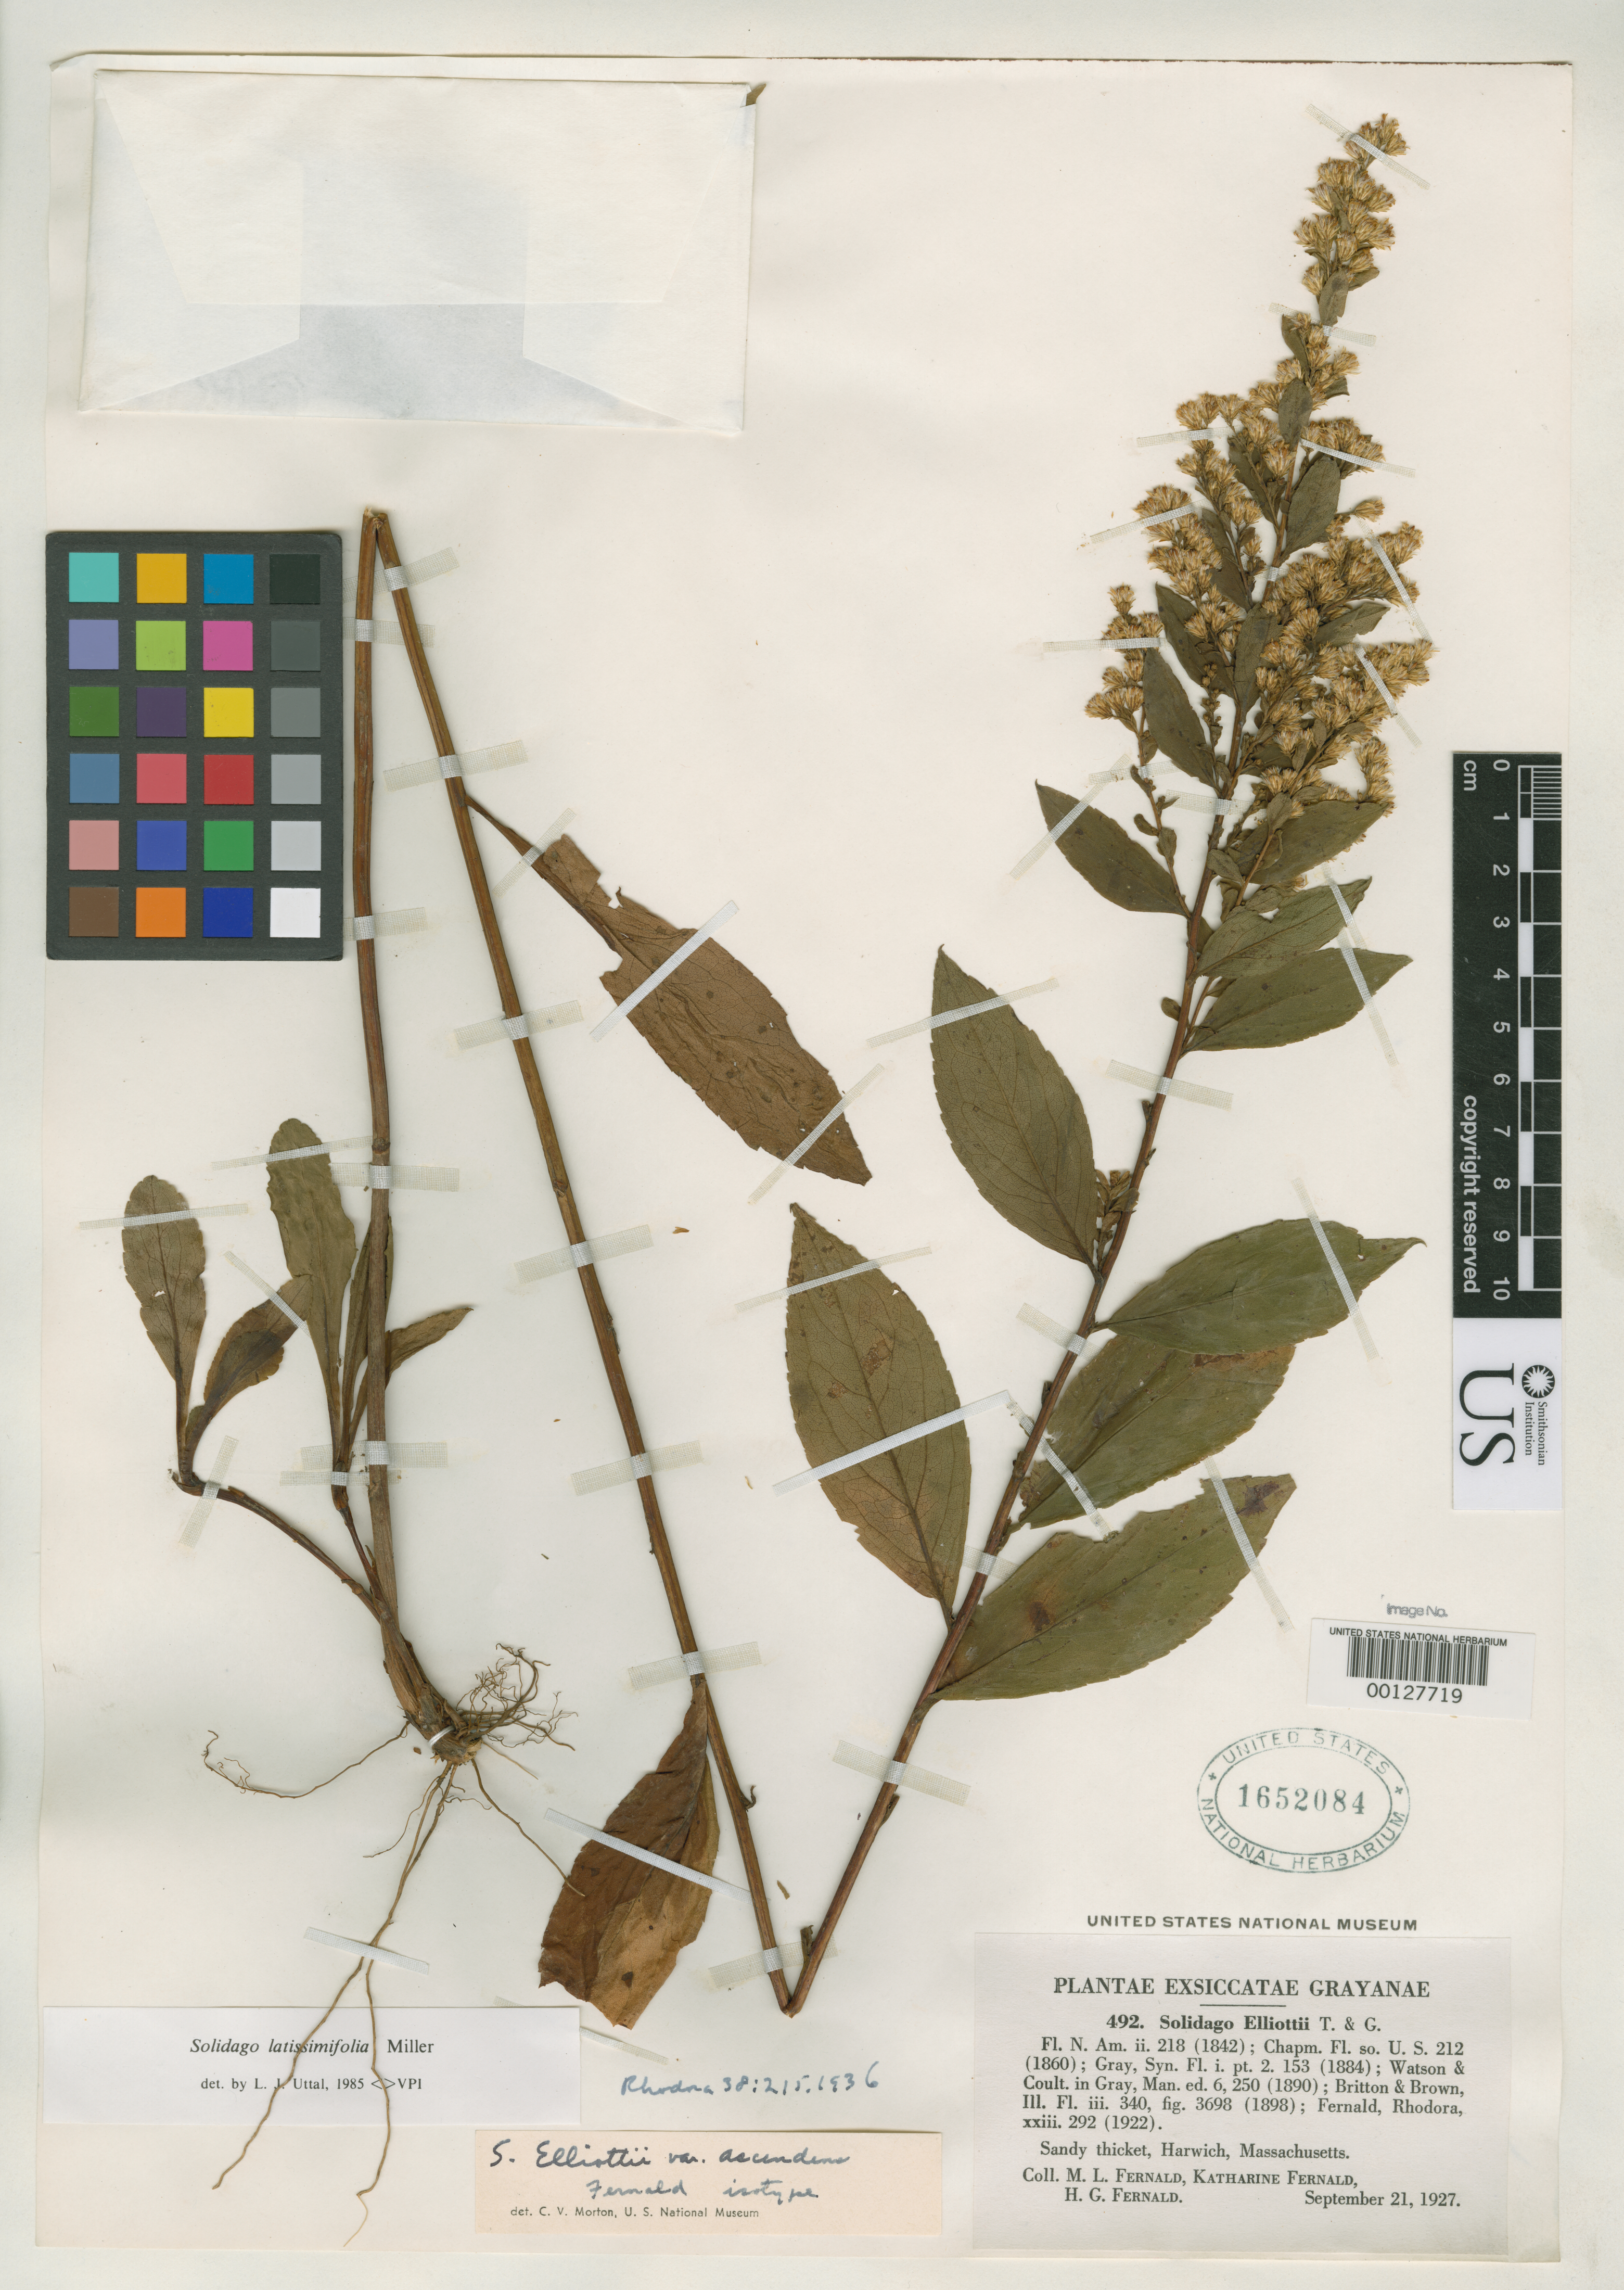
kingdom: Plantae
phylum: Tracheophyta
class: Magnoliopsida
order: Asterales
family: Asteraceae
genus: Solidago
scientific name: Solidago elliottii var. ascendens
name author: Fernald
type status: Isotype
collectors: M. L. Fernald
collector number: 492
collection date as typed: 21 Sep 1927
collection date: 1927-09-21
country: United States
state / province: Massachusetts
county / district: Barnstable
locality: Harwich.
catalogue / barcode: US 1652084